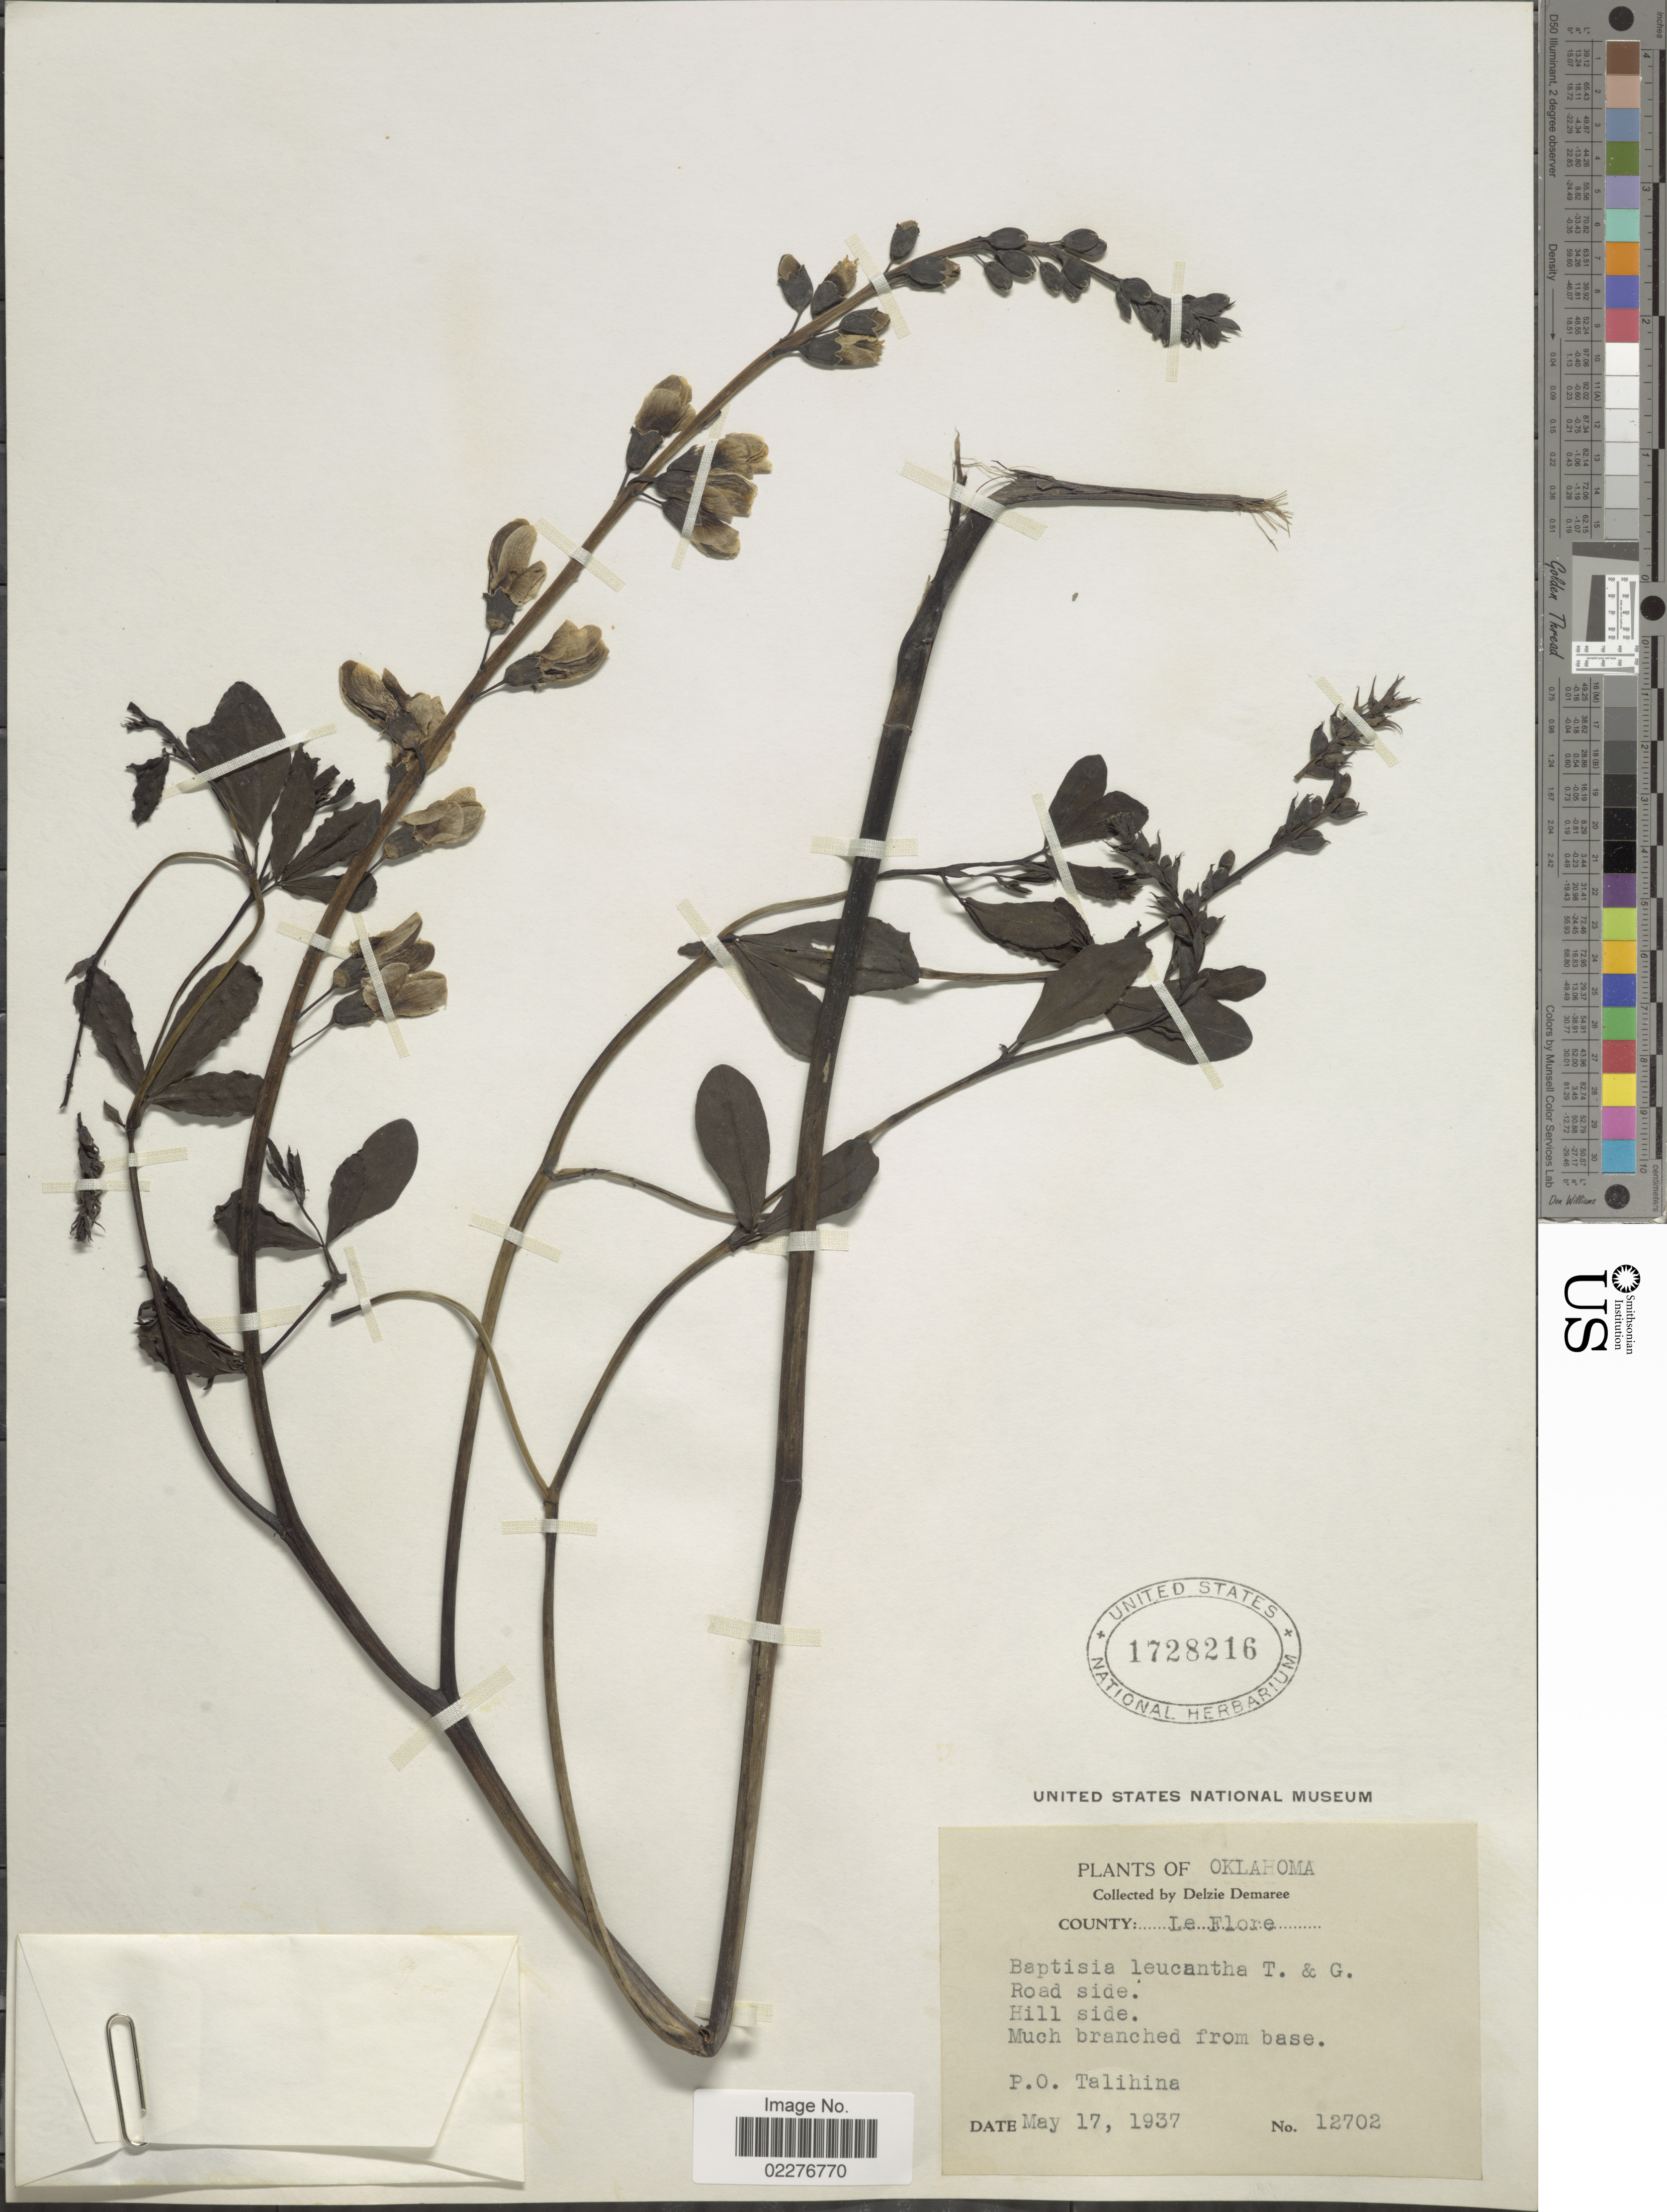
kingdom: Plantae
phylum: Tracheophyta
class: Magnoliopsida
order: Fabales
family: Fabaceae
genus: Baptisia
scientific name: Baptisia leucantha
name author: Torr. & A. Gray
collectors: D. Demaree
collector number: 12702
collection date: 1937-05-17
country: United States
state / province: Oklahoma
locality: Le Flore, Road side, Hill side, P.O. Talihina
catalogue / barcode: US 1728216